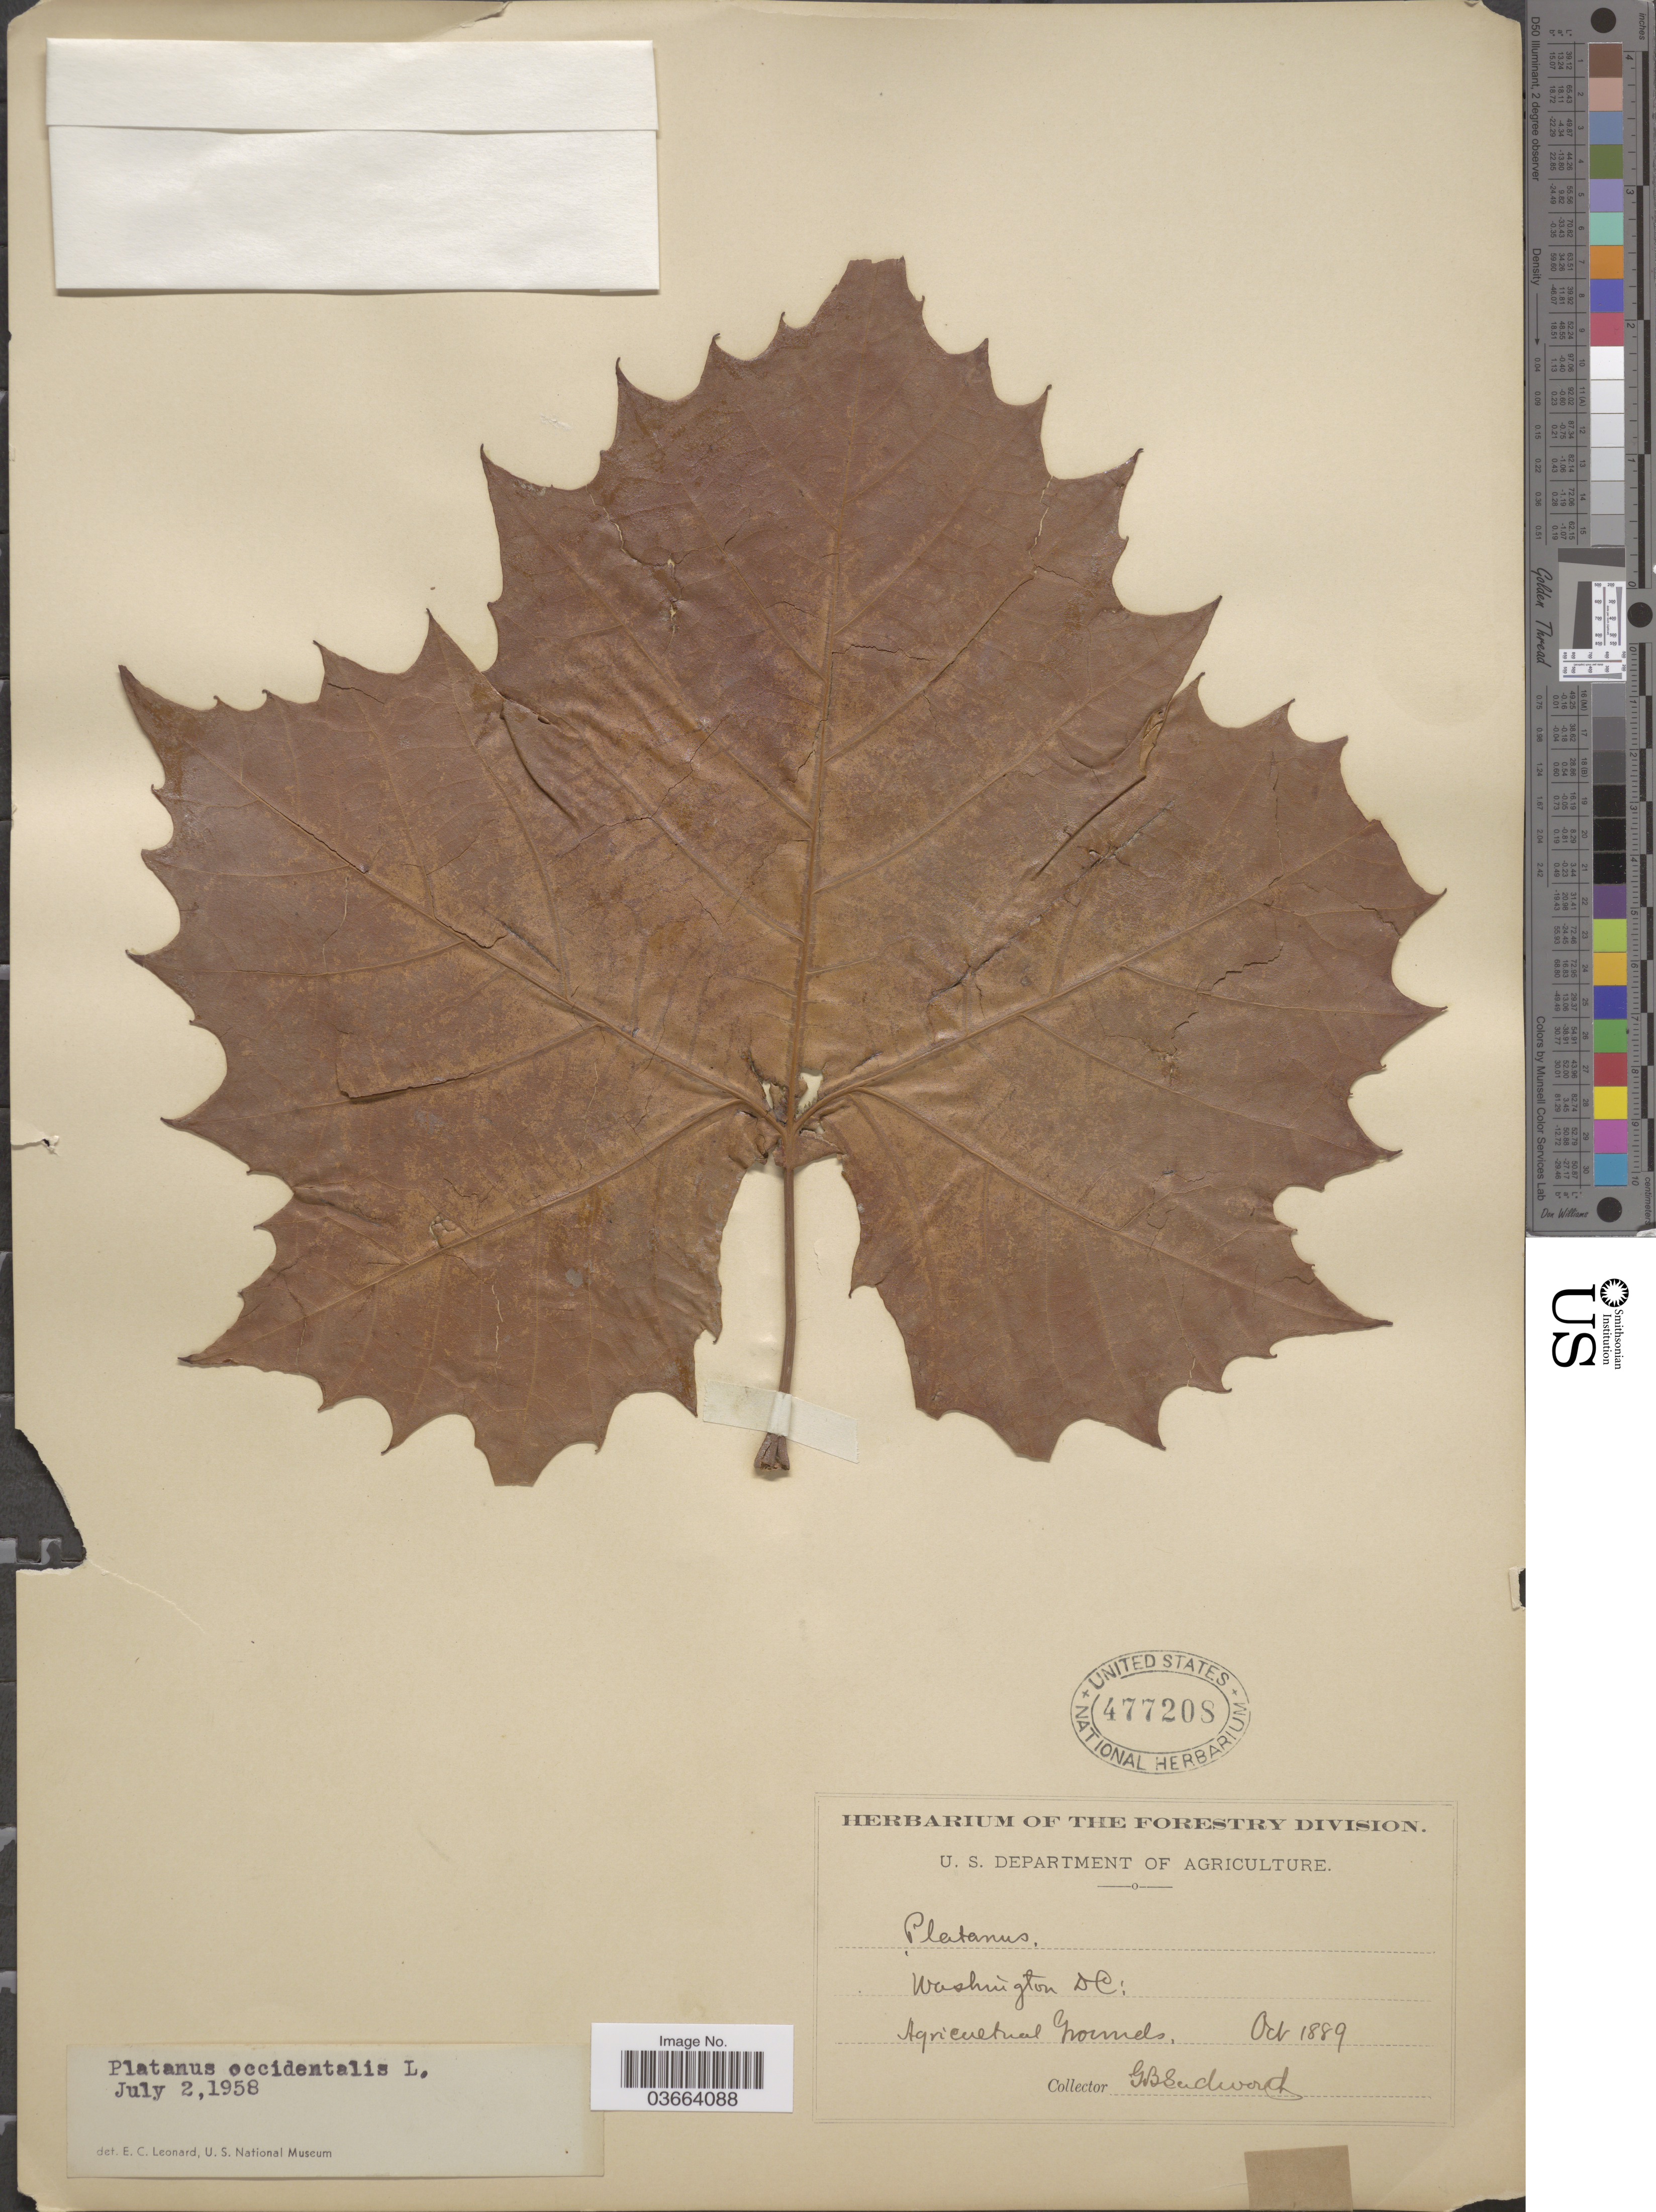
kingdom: Plantae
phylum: Tracheophyta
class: Magnoliopsida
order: Proteales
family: Platanaceae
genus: Platanus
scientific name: Platanus occidentalis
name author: L.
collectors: G. B. Sudworth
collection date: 1889-10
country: United States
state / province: District of Columbia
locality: Washington. Agricultural Grounds.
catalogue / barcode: US 477208